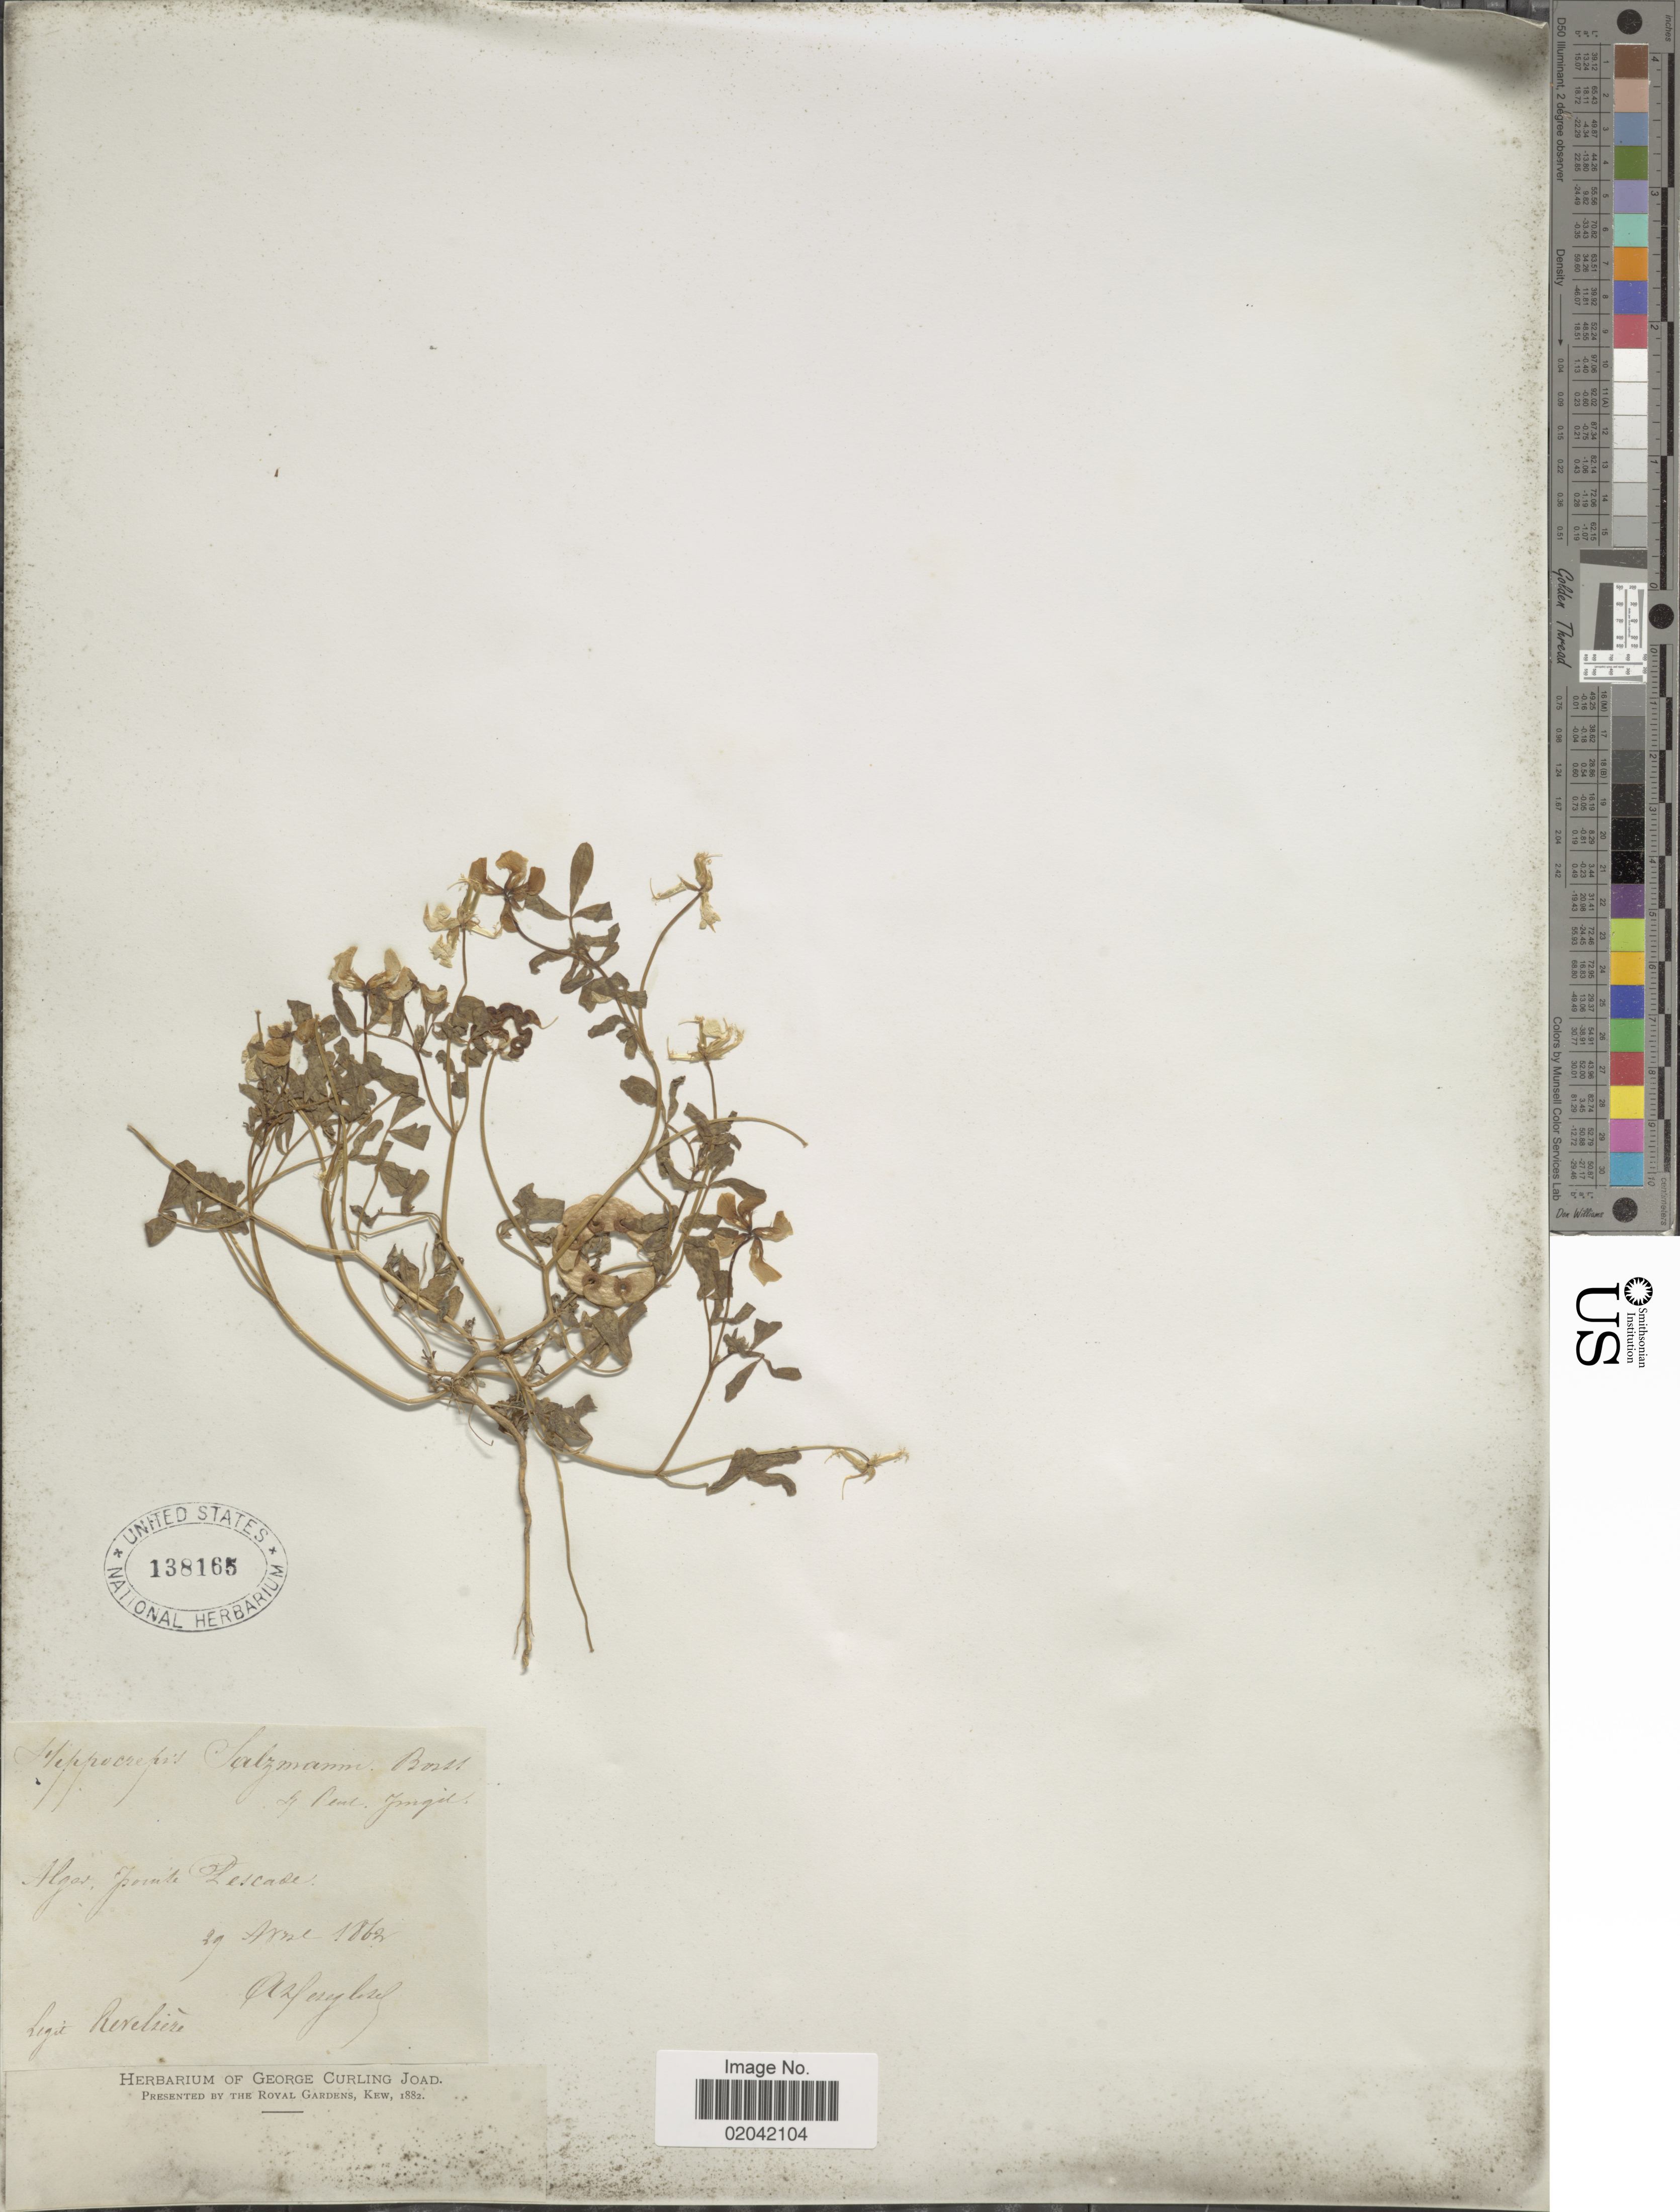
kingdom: Plantae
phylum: Tracheophyta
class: Magnoliopsida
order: Fabales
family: Fabaceae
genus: Hippocrepis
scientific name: Hippocrepis salzmannii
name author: Boiss. & Reut.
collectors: E. Revelière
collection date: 1862-04-29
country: Algeria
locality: Pointe Pescade.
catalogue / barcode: US 138165